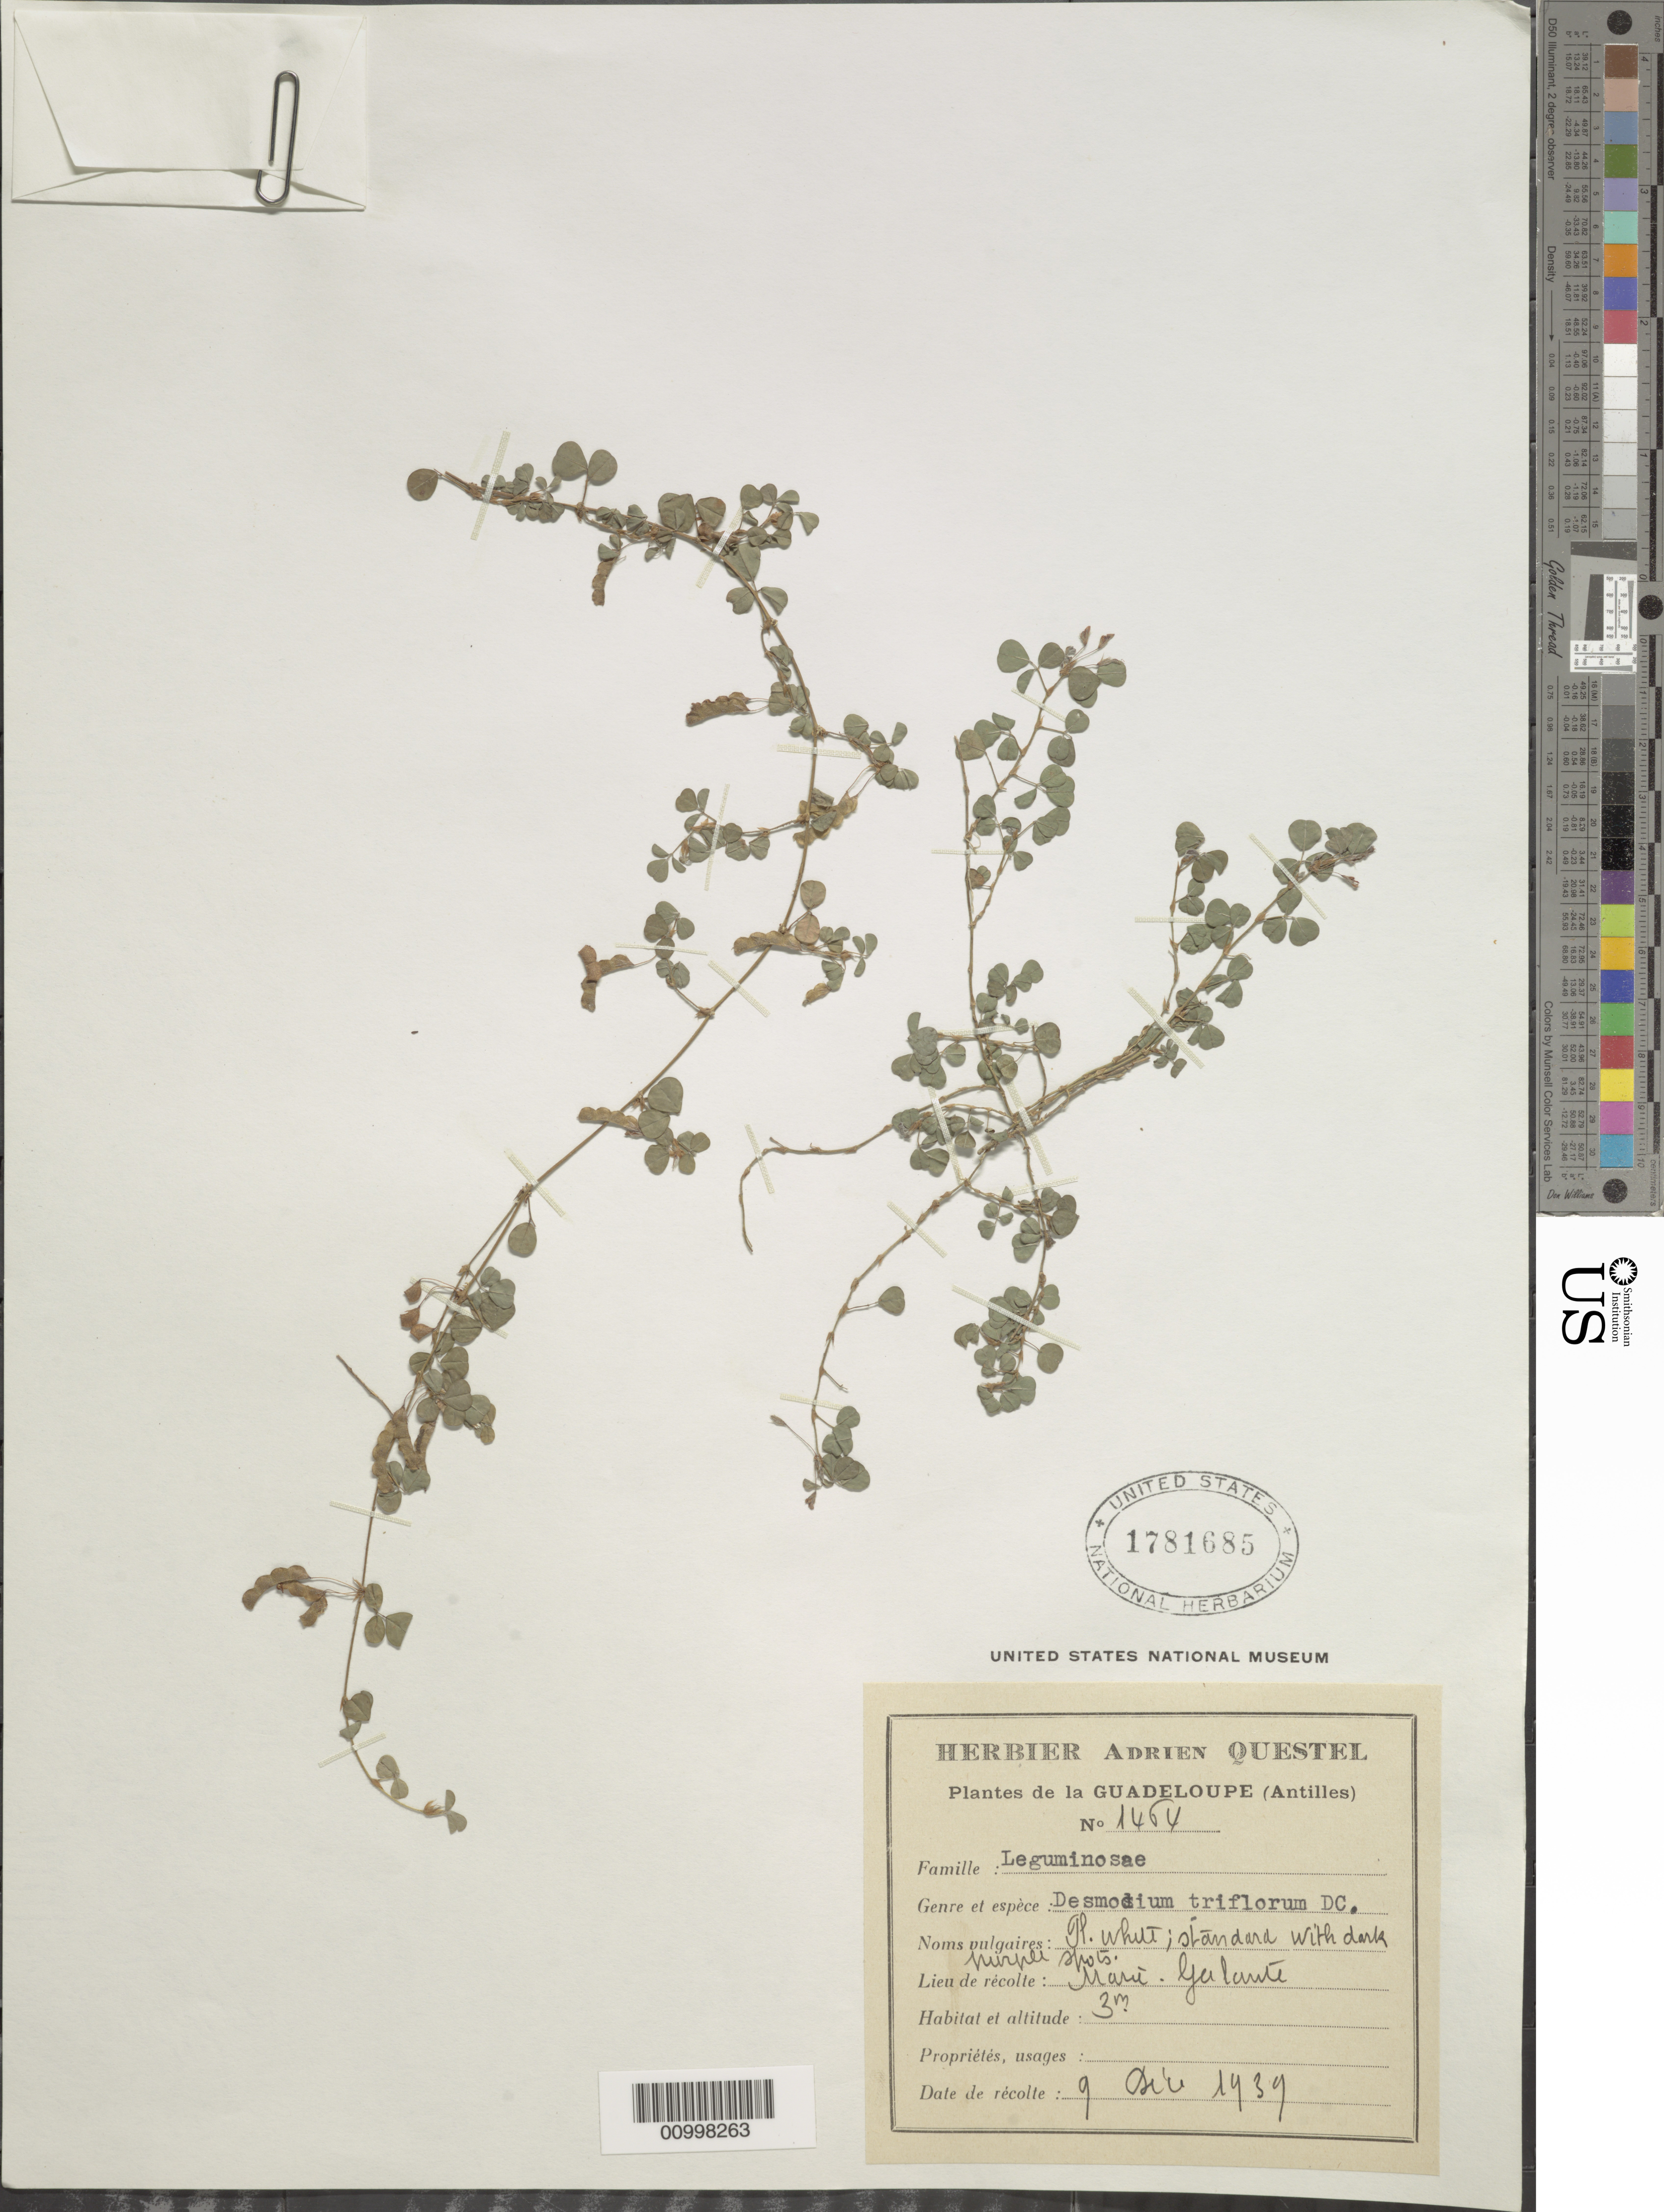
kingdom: Plantae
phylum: Tracheophyta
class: Magnoliopsida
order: Fabales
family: Fabaceae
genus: Grona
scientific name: Grona triflora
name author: (L.) H. Ohashi & K. Ohashi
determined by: Strong, Mark T., (BOT), Smithsonian Institution - National Museum of Natural History (UNITED STATES)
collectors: A. Questel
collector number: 1464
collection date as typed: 09 Apr 1939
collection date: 1939-04-09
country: Guadeloupe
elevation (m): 3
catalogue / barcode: US 1781685